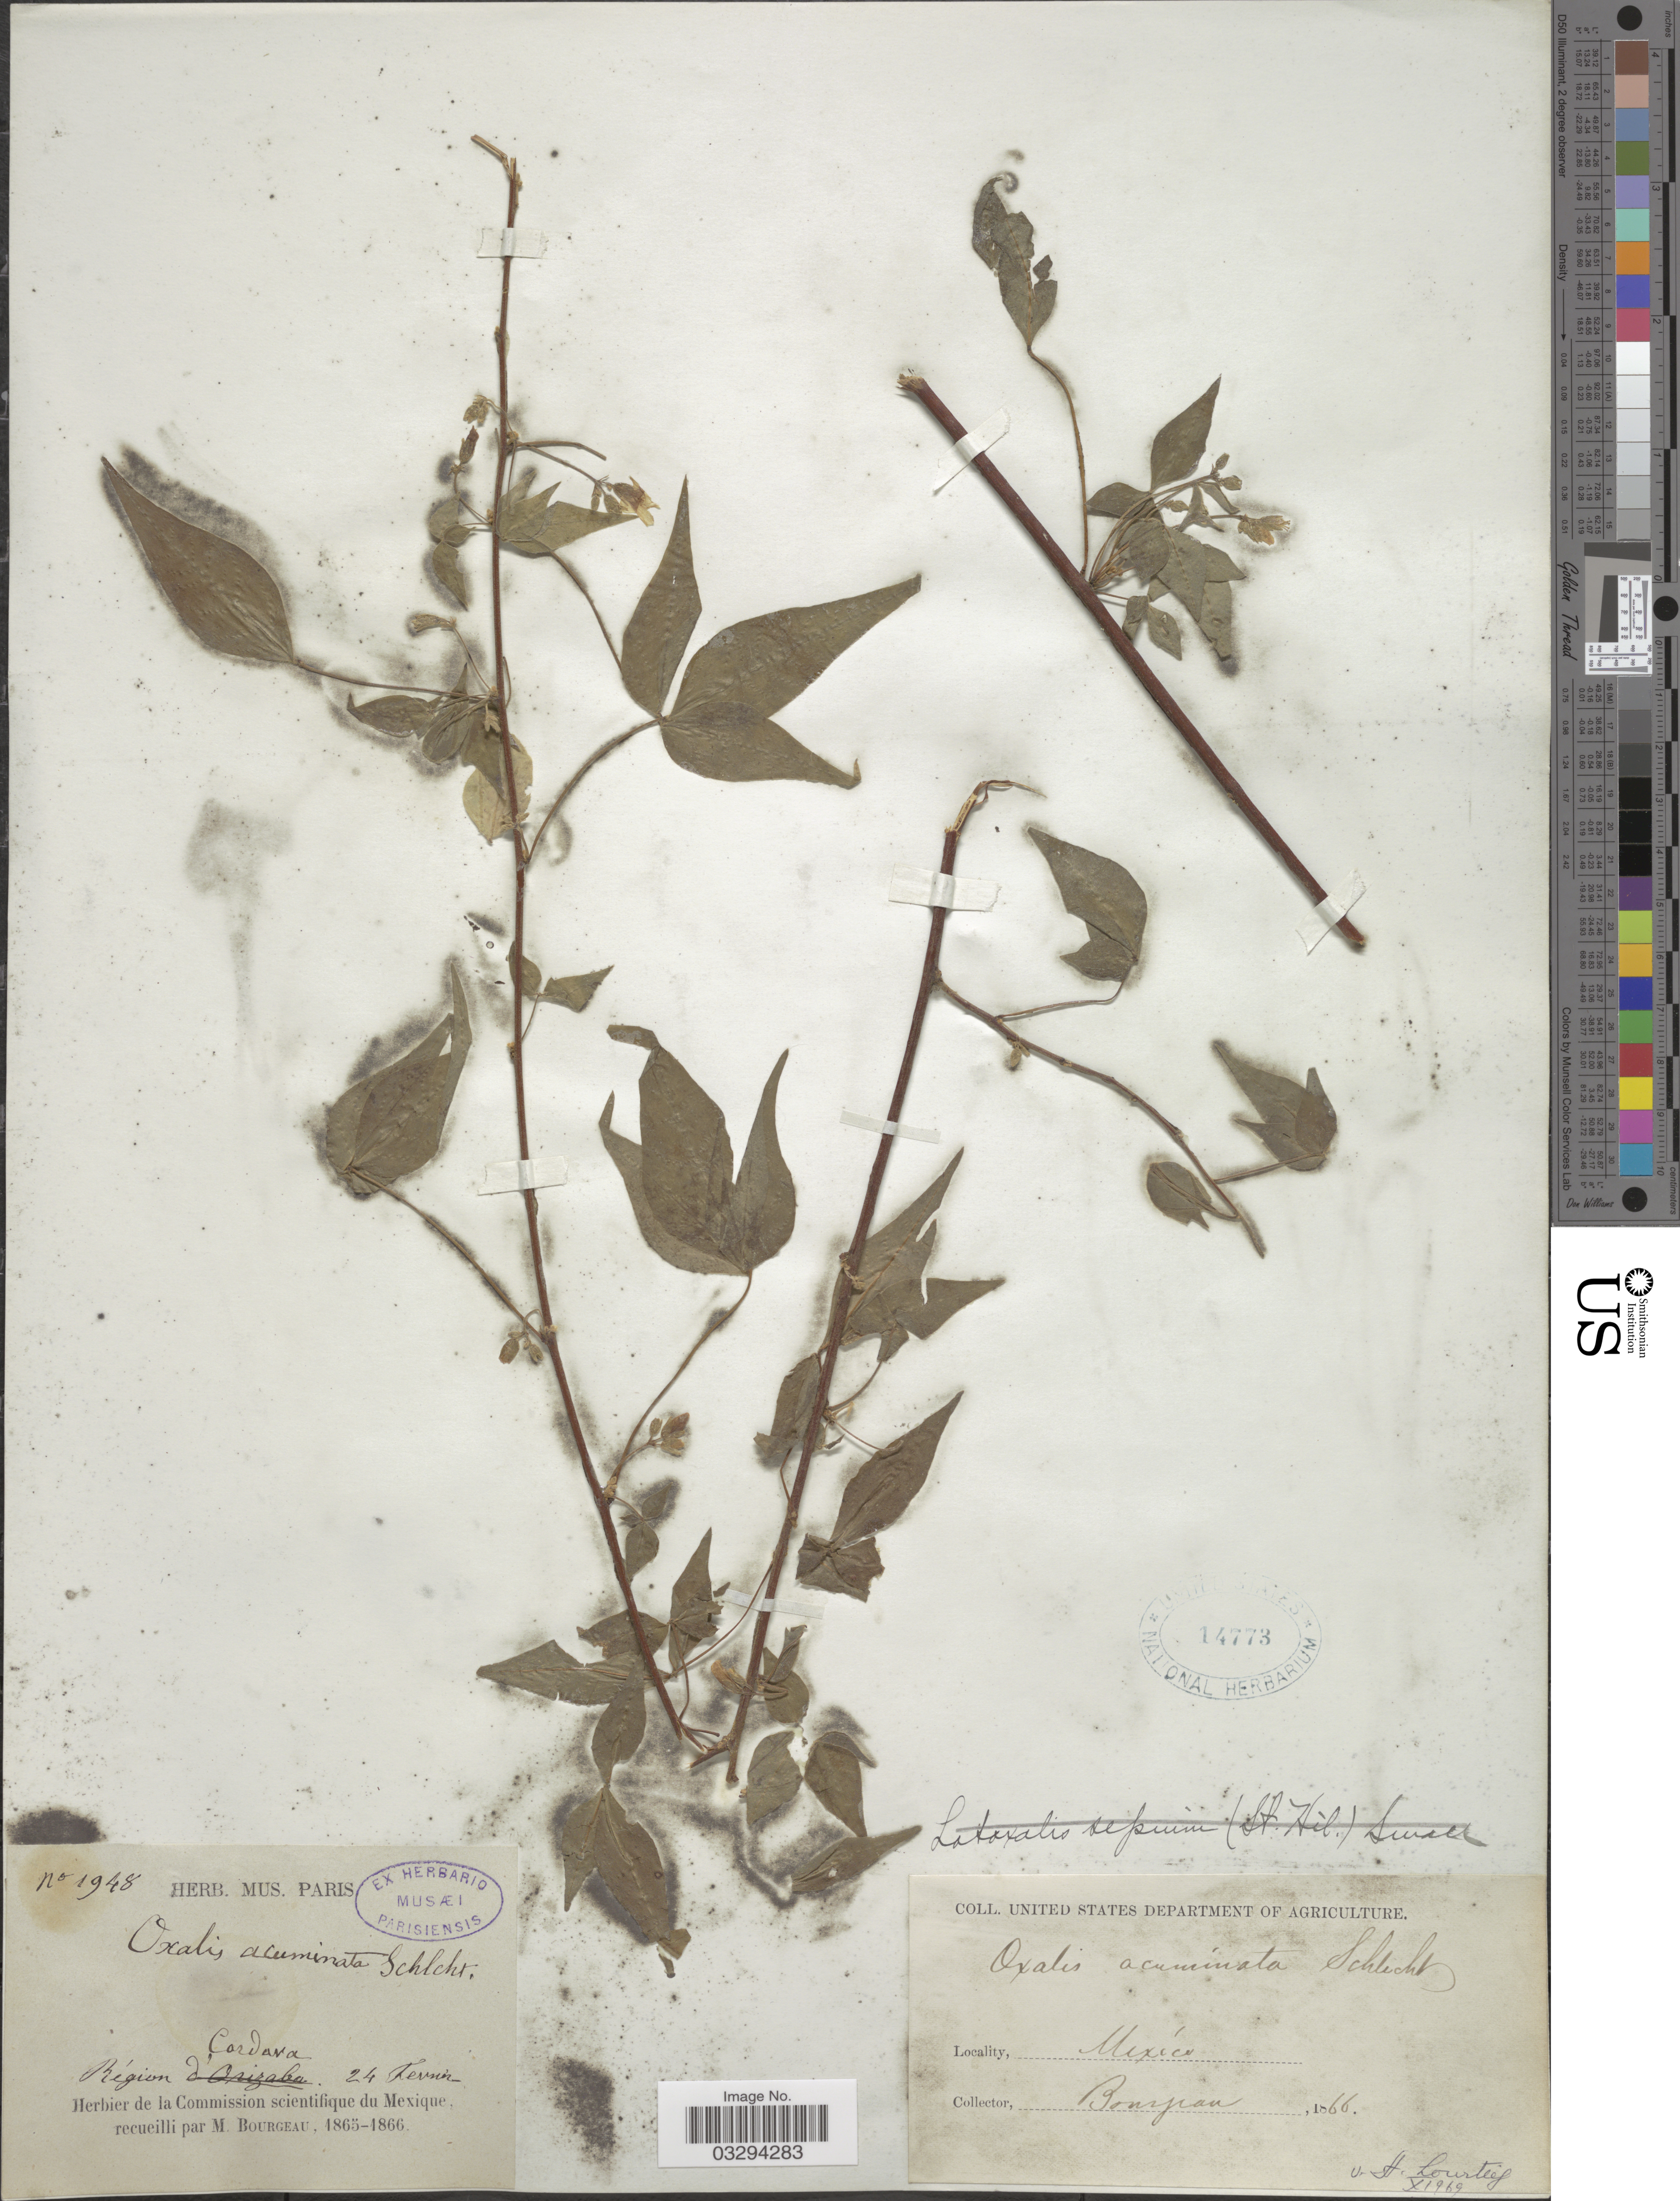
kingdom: Plantae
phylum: Tracheophyta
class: Magnoliopsida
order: Oxalidales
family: Oxalidaceae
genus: Oxalis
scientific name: Oxalis acuminata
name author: Schltdl. & Cham.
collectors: M. Bourgeau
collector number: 1948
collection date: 1866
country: Mexico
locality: Région Cardava.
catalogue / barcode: US 14773